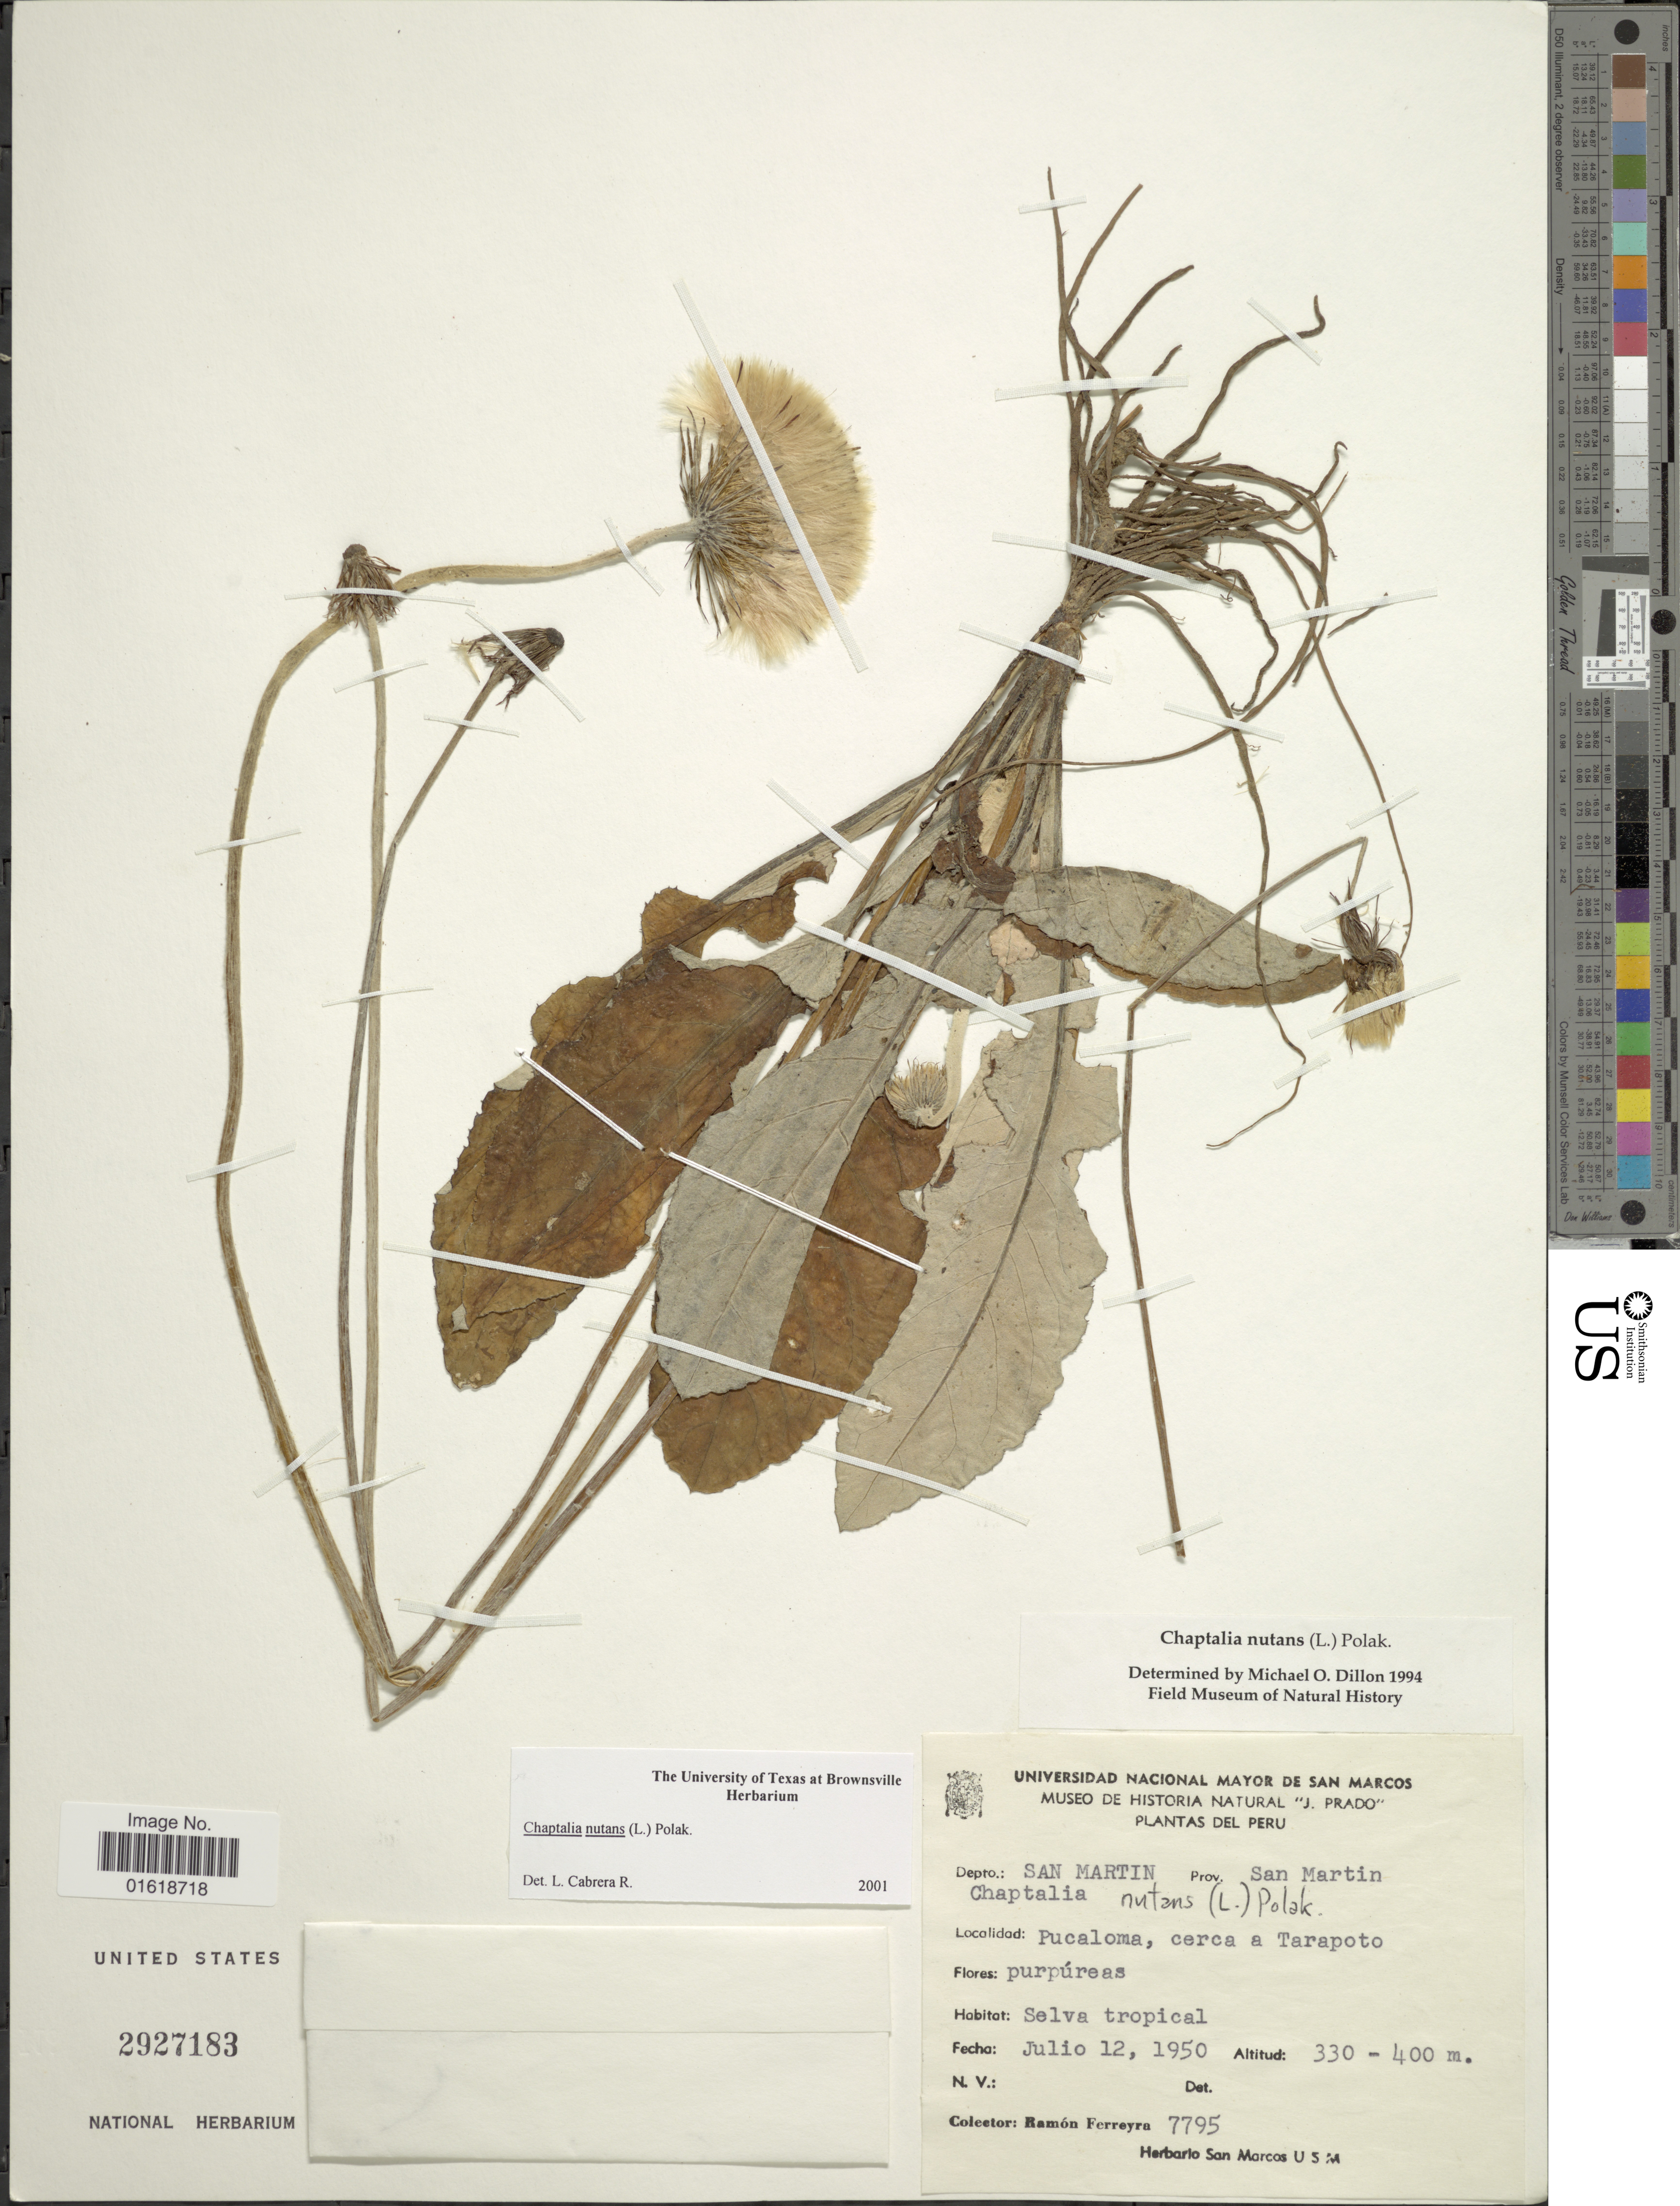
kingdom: Plantae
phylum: Tracheophyta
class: Magnoliopsida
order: Asterales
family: Asteraceae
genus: Chaptalia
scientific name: Chaptalia nutans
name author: (L.) Pol.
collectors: R. A. Ferreyra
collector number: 7795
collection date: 1950-07-12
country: Peru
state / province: San Martín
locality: Depto.: San Martin. Prov. San Martin. Pucaloma, cerca a Tarapoto.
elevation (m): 330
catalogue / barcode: US 2927183